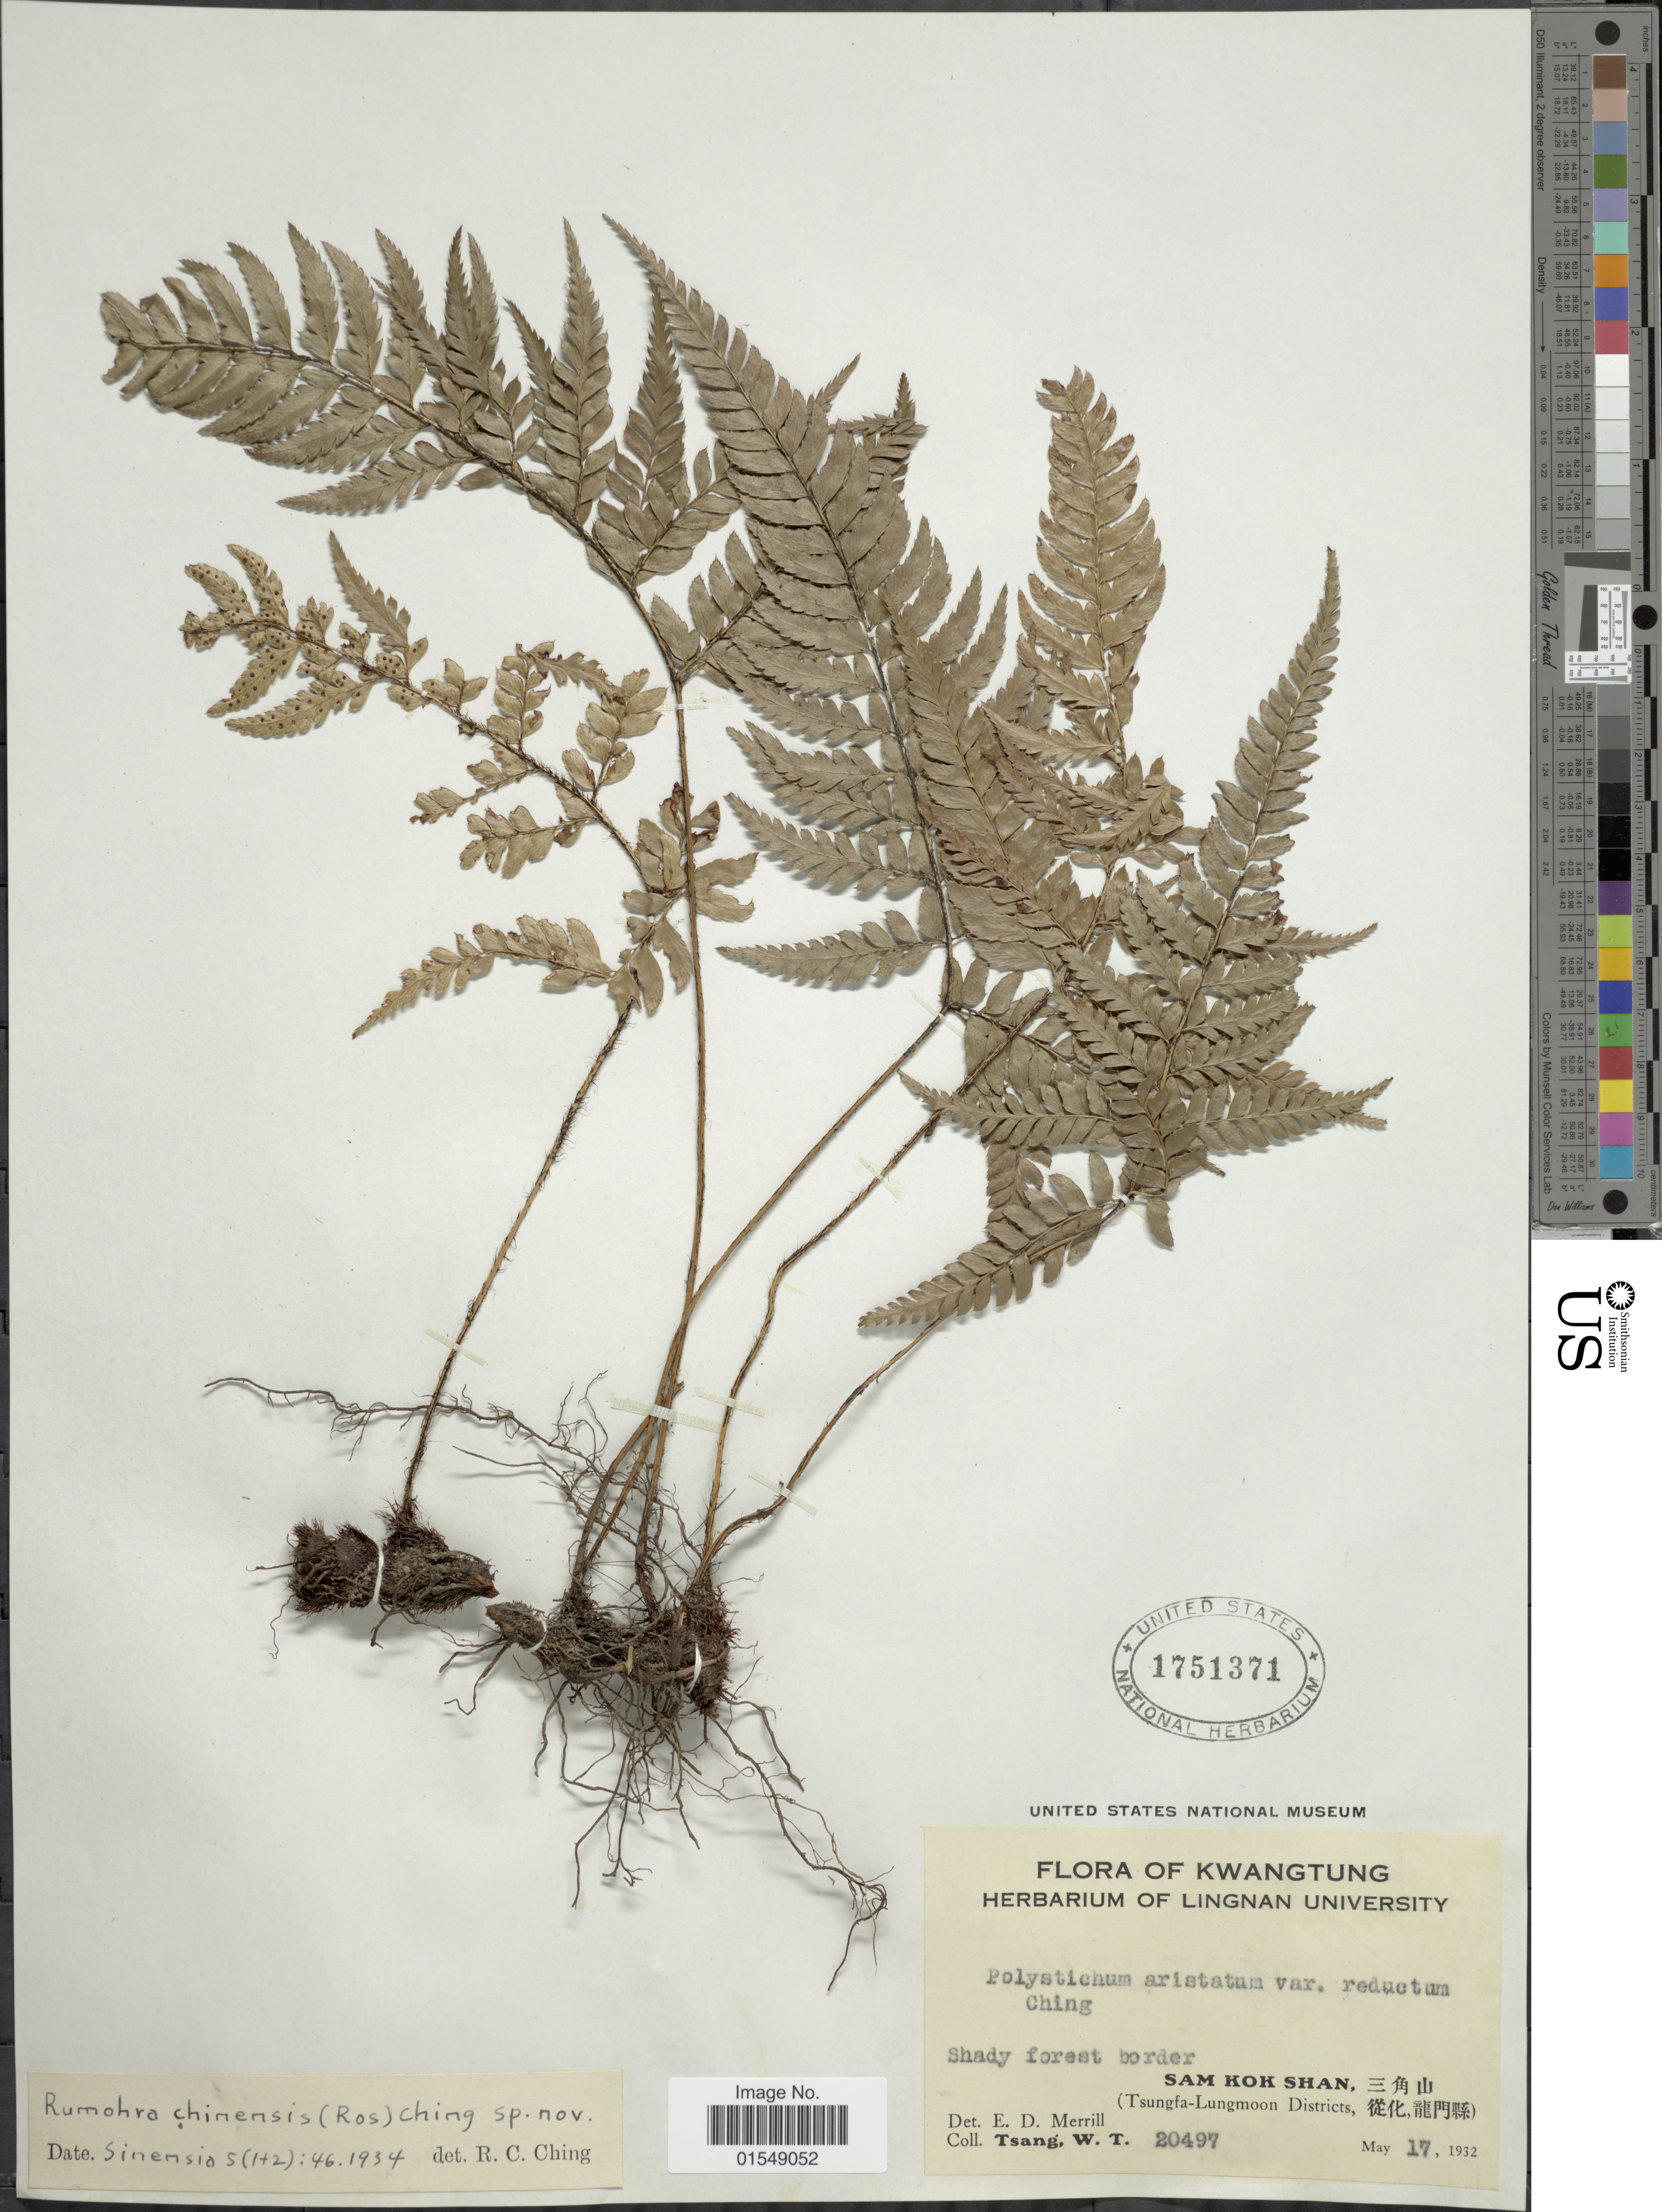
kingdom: Plantae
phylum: Tracheophyta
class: Polypodiopsida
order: Polypodiales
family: Dryopteridaceae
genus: Arachniodes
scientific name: Arachniodes chinensis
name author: (Rosenst.) Ching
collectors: W. T. Tsang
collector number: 20497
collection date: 1932-05-17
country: China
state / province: Guangdong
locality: Kwangtung, Sam Kok Shan, (Tsungfa- Lungmoon Districts)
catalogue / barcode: US 1751371